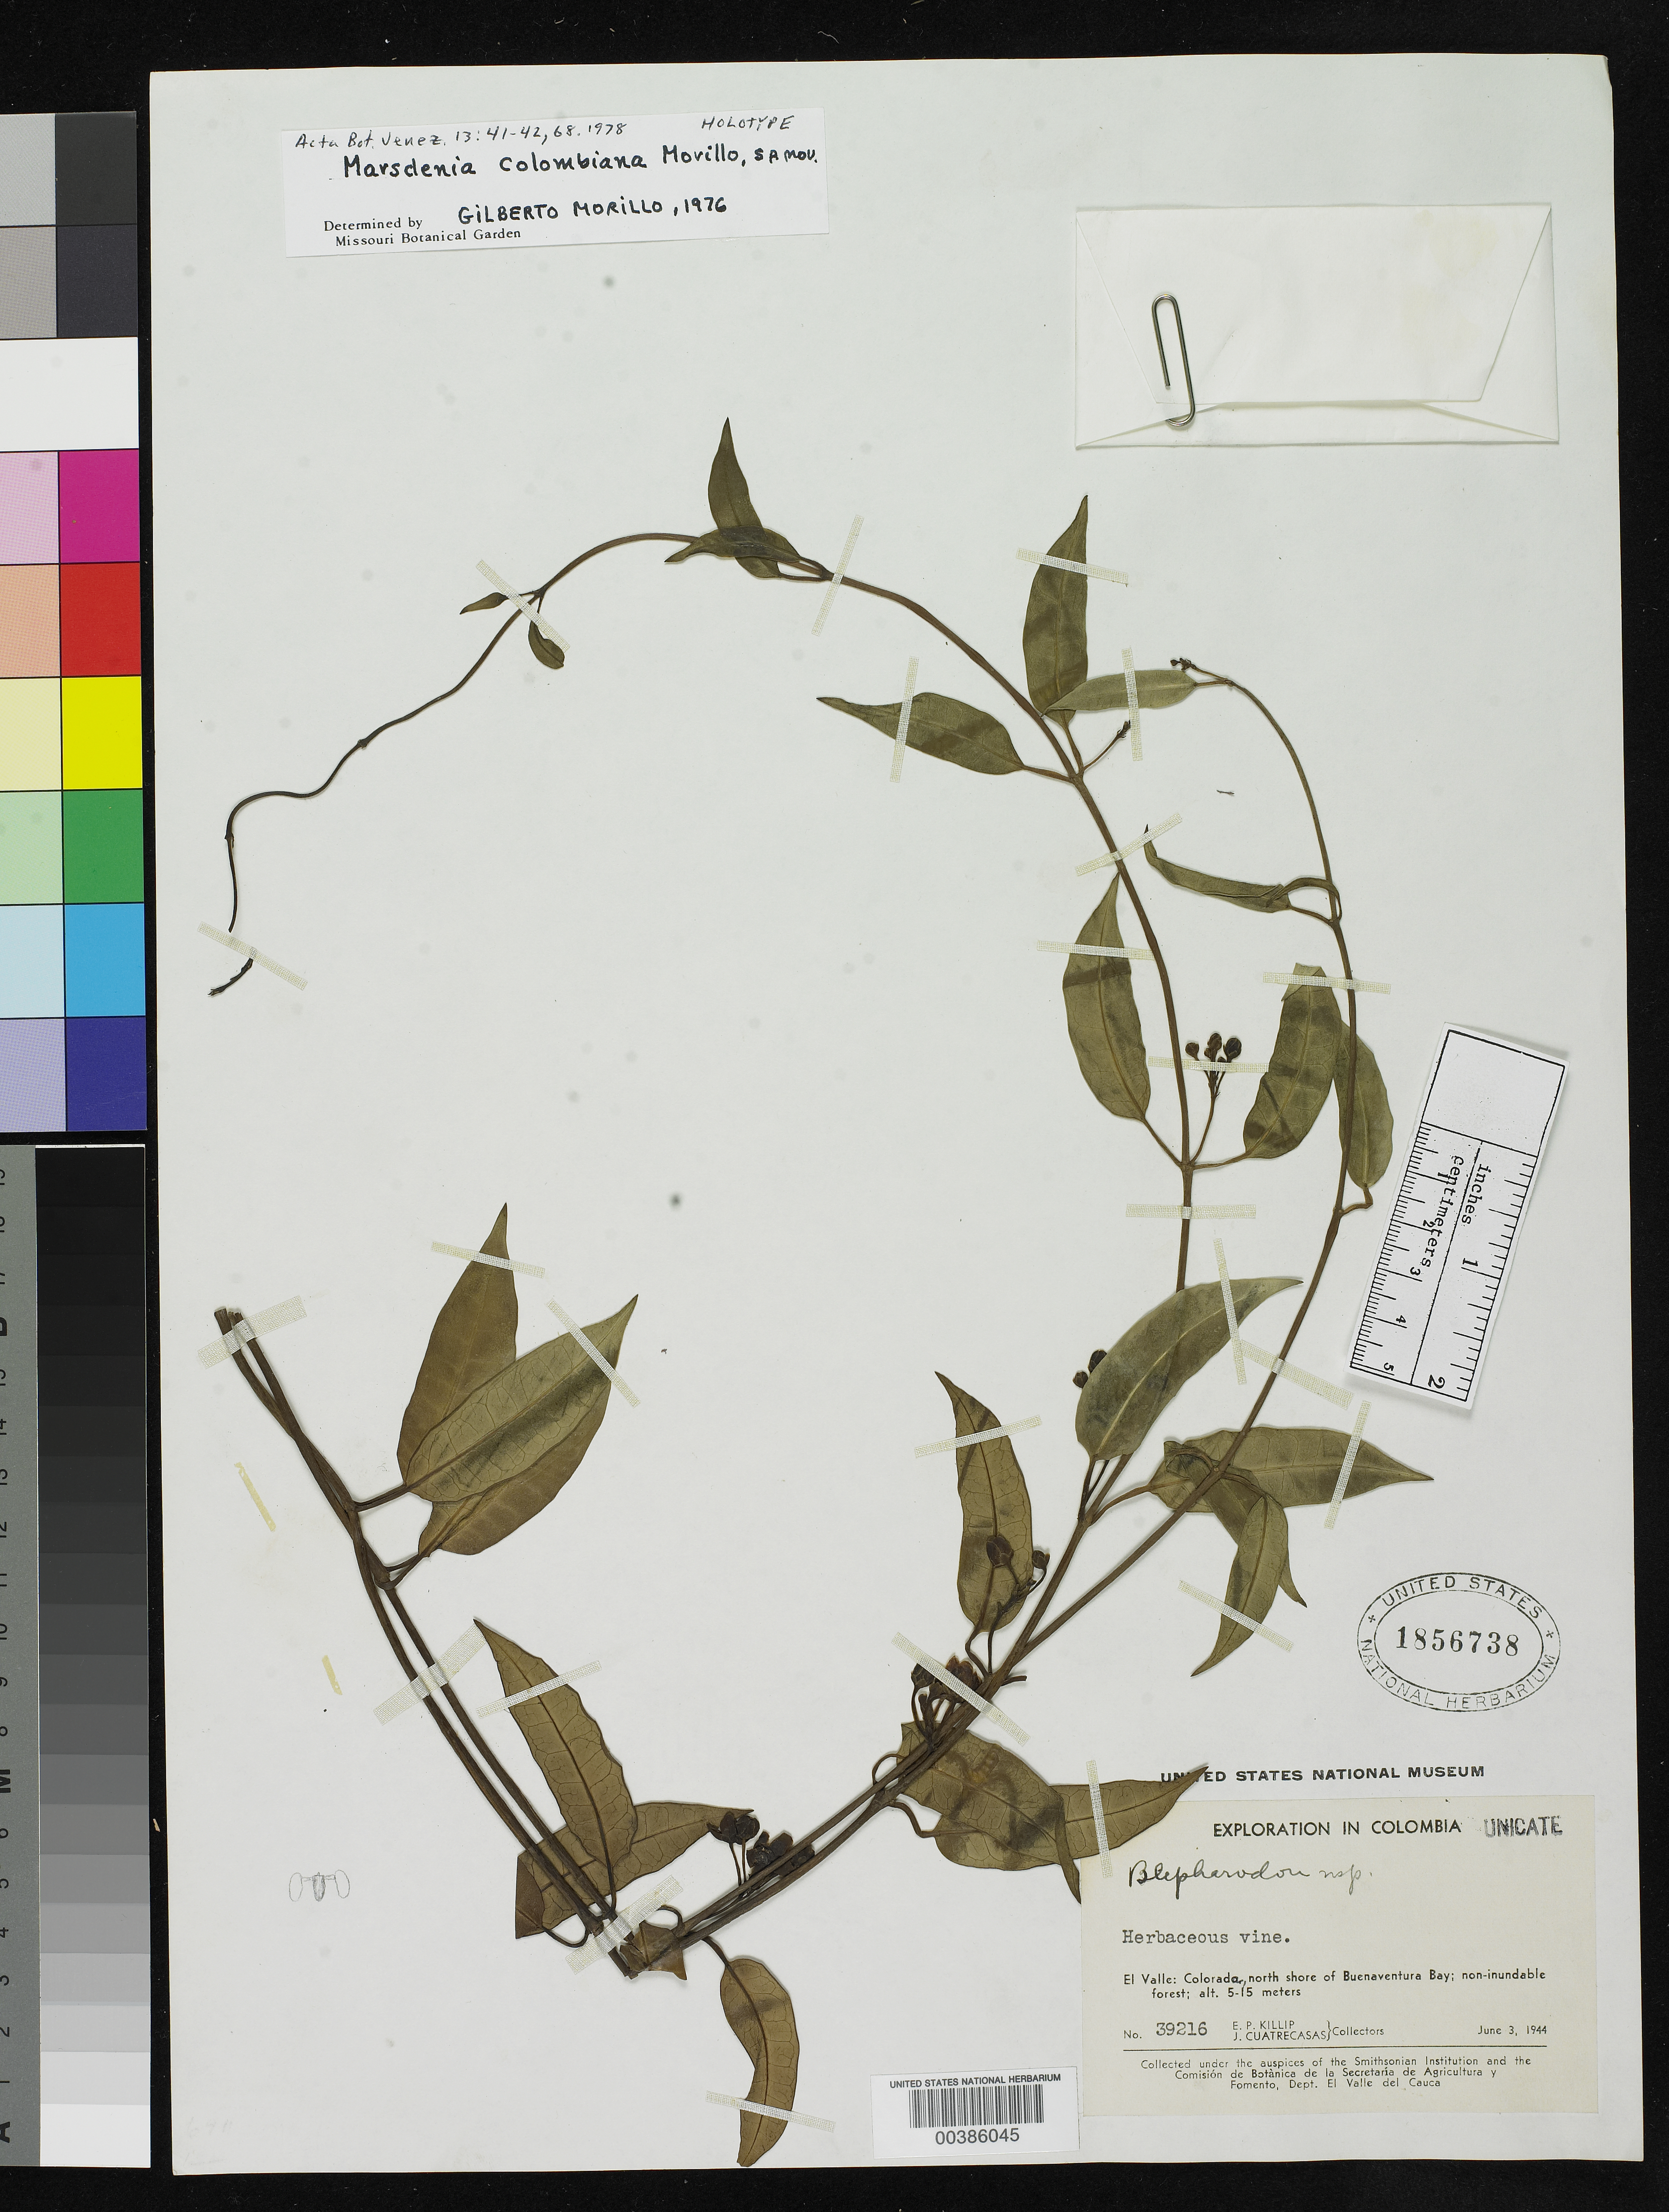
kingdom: Plantae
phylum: Tracheophyta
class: Magnoliopsida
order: Gentianales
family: Apocynaceae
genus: Marsdenia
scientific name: Marsdenia colombiana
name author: Morillo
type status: Holotype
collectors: E. P. Killip & J. Cuatrecasas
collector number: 39216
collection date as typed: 03 Jun 1944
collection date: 1944-06-03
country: Colombia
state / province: Valle del Cauca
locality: Colorado, N shore of Buena Ventura Bay.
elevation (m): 5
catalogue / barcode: US 1856738